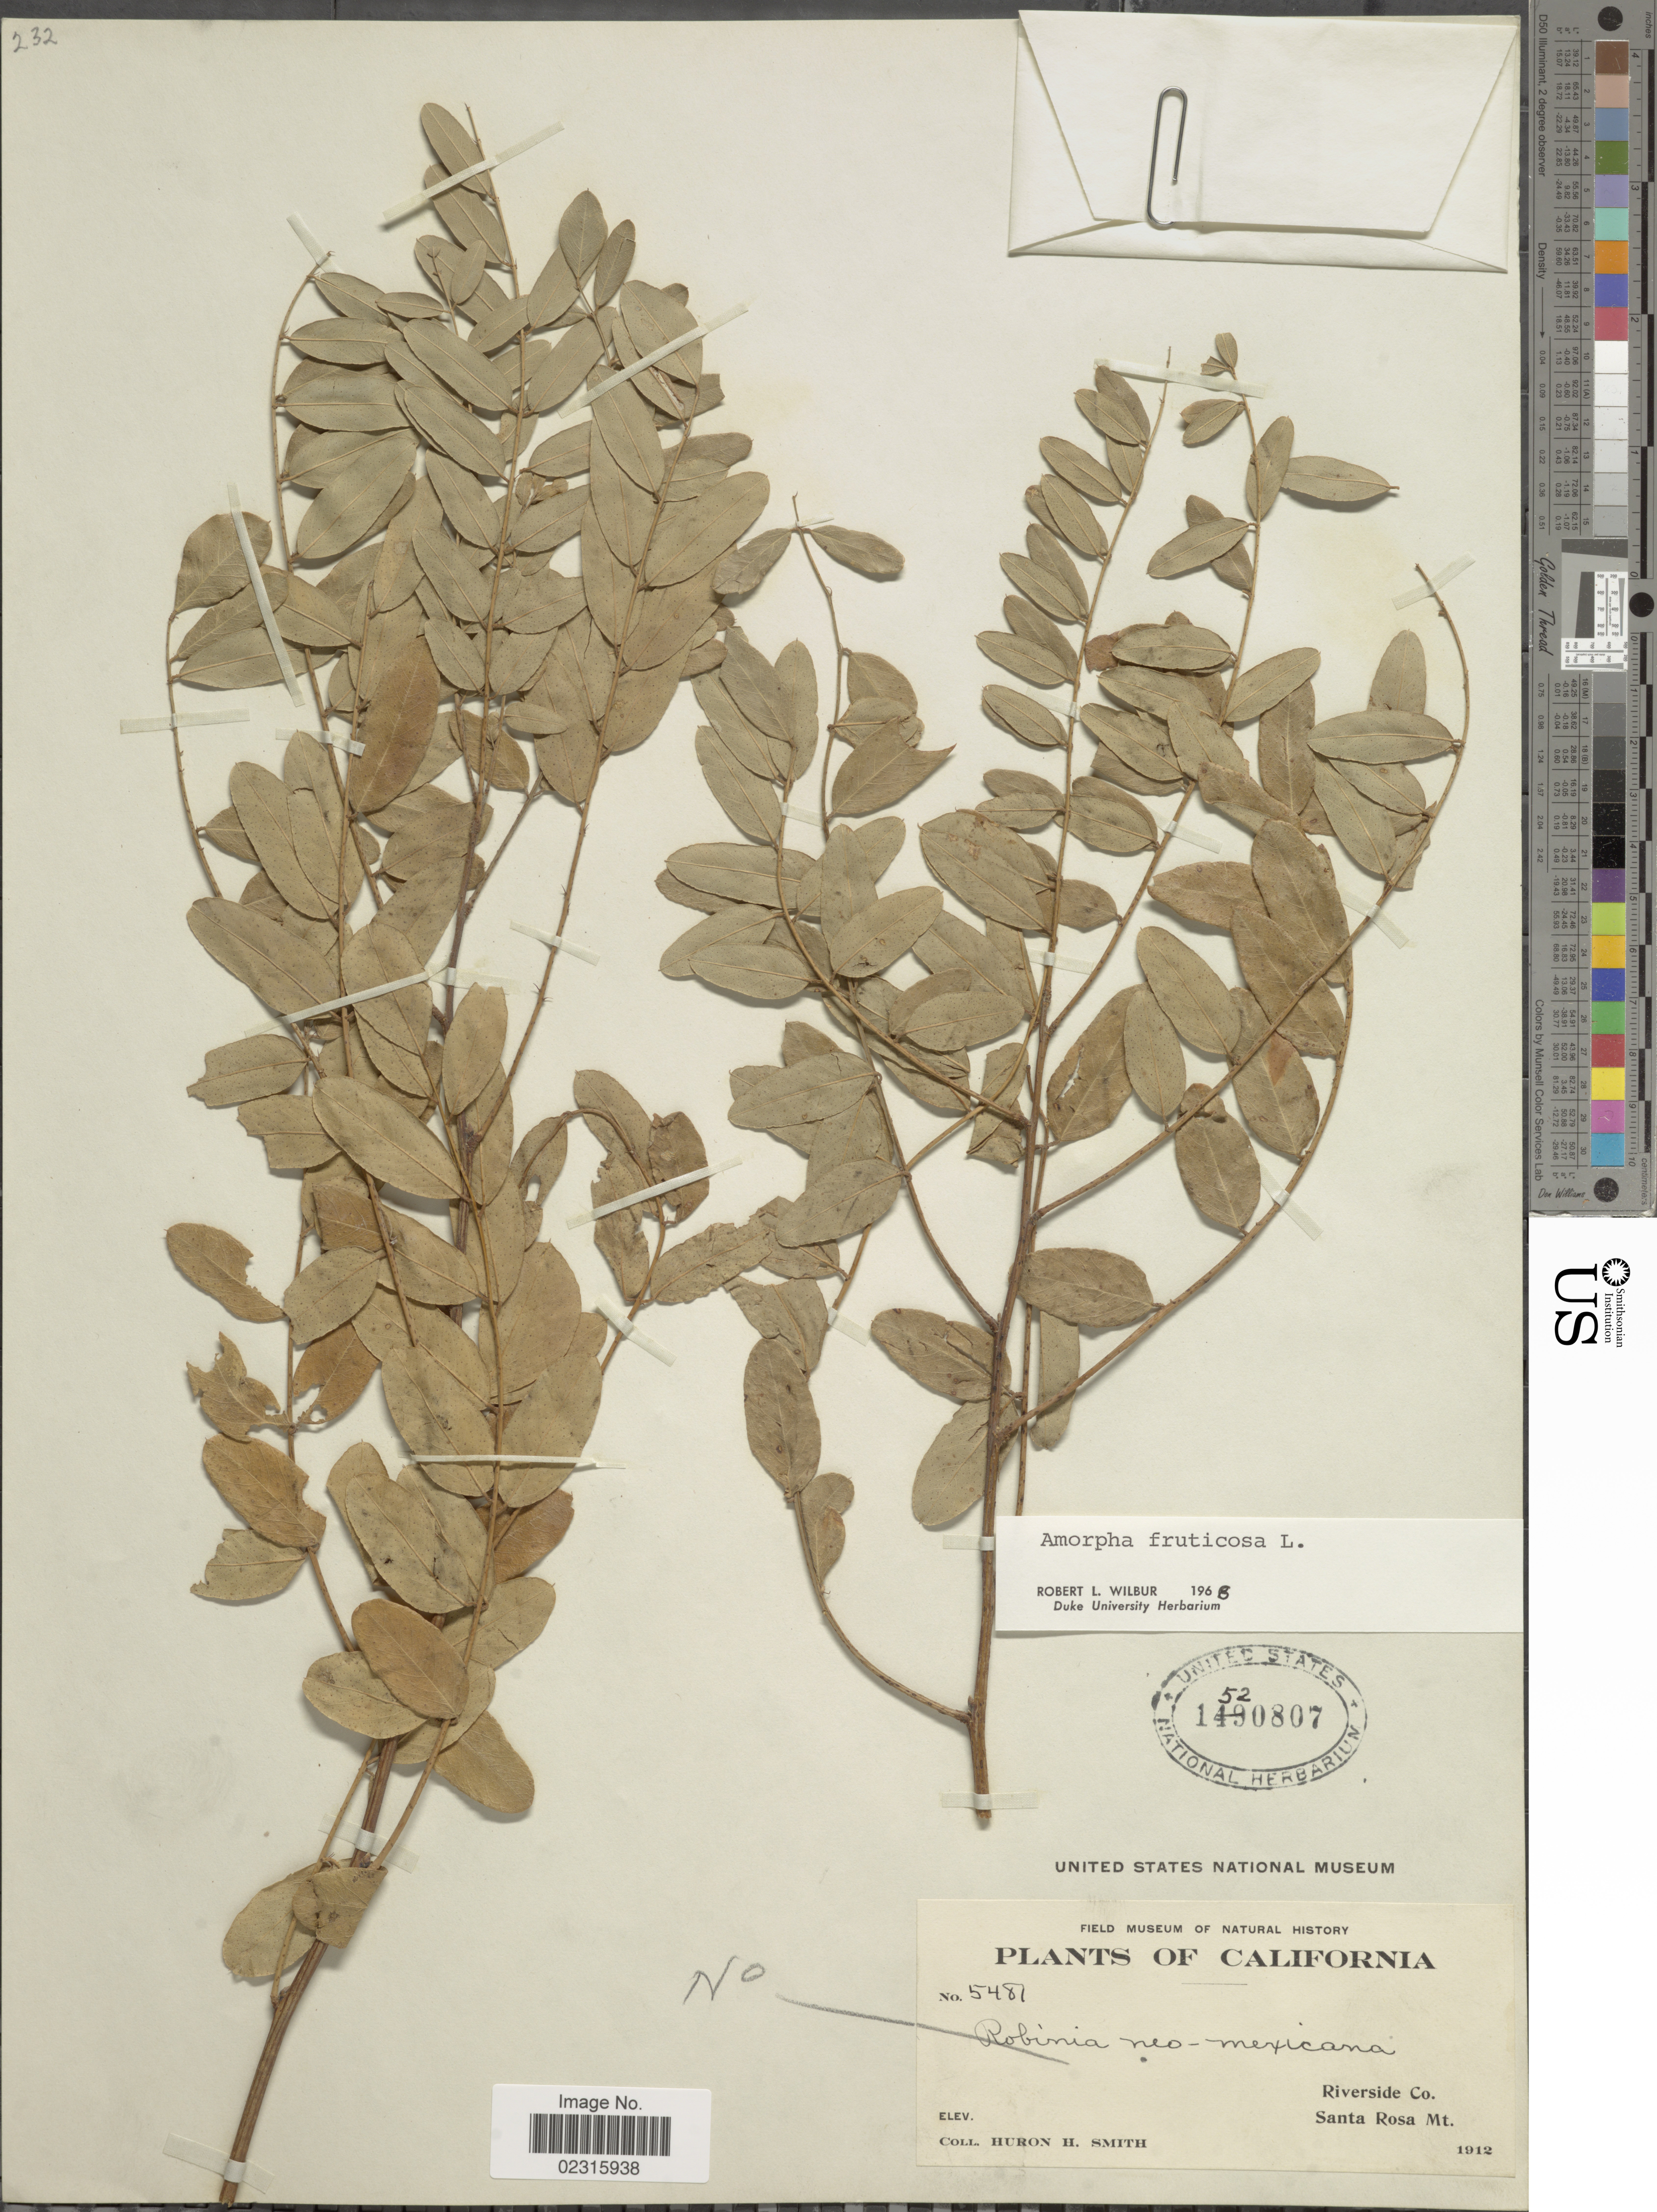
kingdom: Plantae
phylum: Tracheophyta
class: Magnoliopsida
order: Fabales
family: Fabaceae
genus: Amorpha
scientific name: Amorpha fruticosa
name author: L.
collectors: Huron H. Smith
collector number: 5481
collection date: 1912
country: United States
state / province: California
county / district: Riverside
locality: Riverside Co., Santa Rosa Mt.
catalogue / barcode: US 1520807